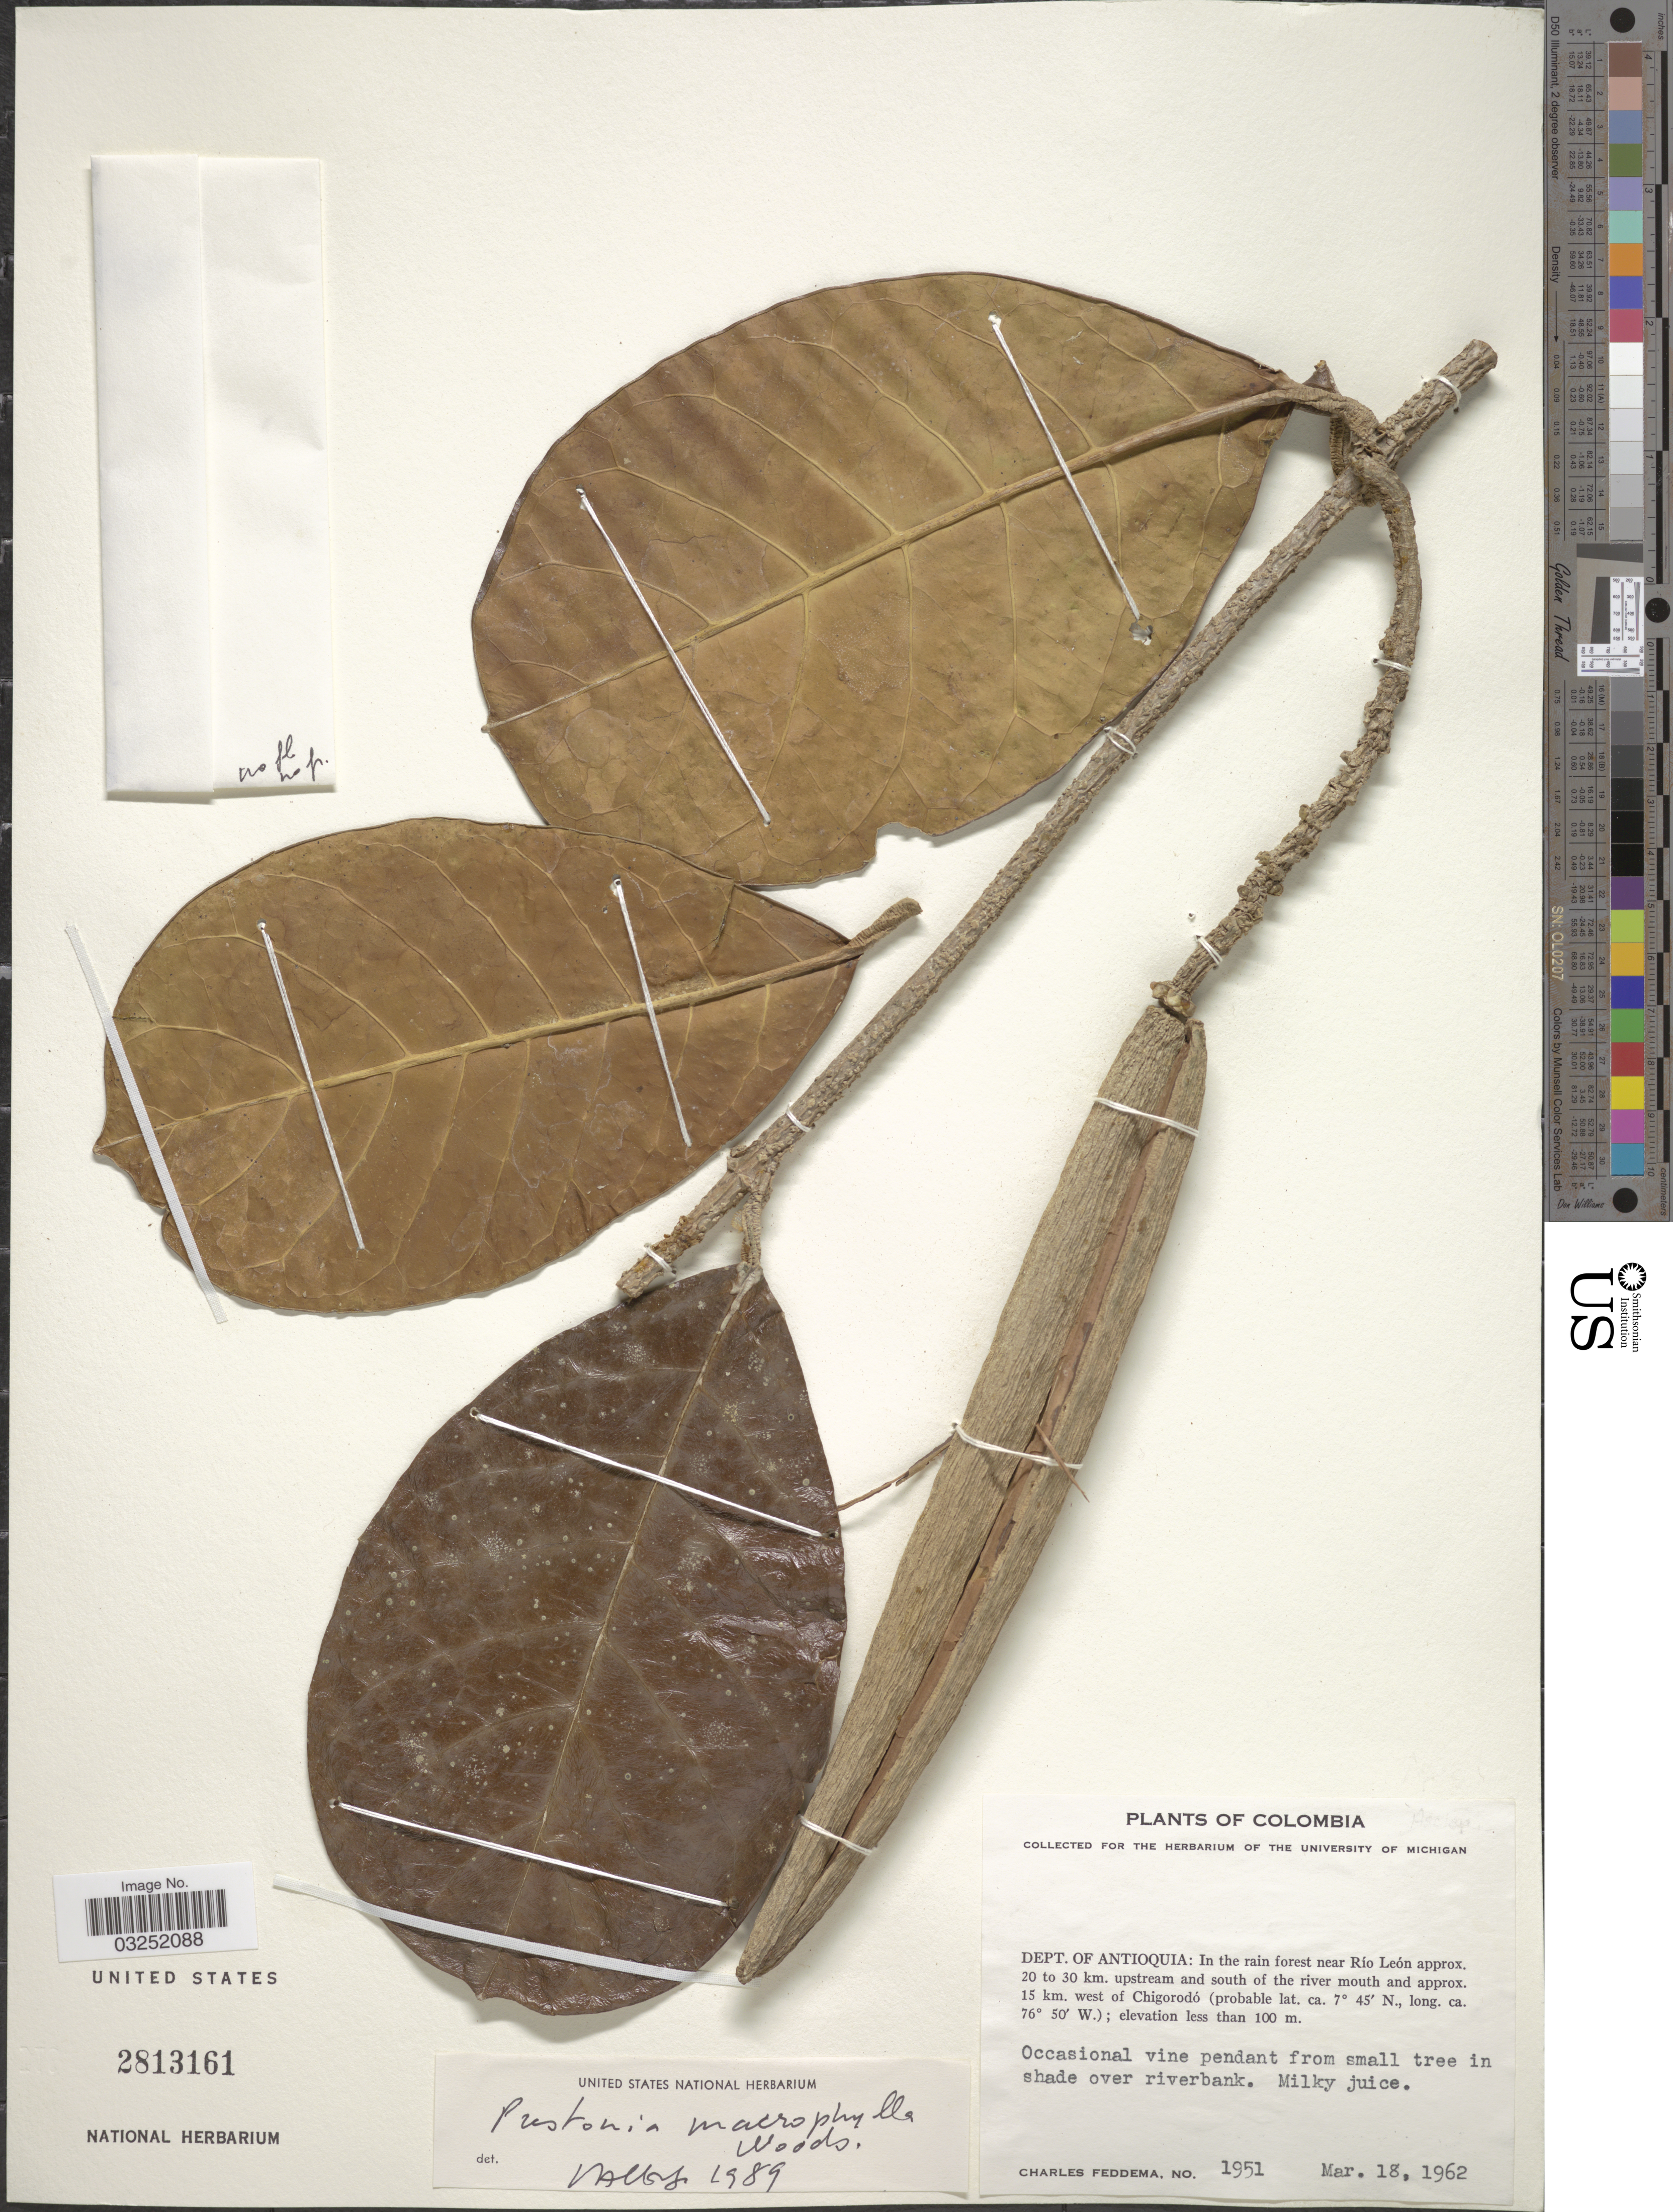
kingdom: Plantae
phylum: Tracheophyta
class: Magnoliopsida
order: Gentianales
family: Apocynaceae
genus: Prestonia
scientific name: Prestonia macrophylla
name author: Woodson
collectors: C. Feddema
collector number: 1951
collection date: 1962-03-18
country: Colombia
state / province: Antioquia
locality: Dept. of Antioquia: In the rain forest near Rio León approx. 20 to 30 km. upstream and south of the river mouth and approx. 15 km. west of Chigorodó.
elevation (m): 100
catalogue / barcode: US 2813161